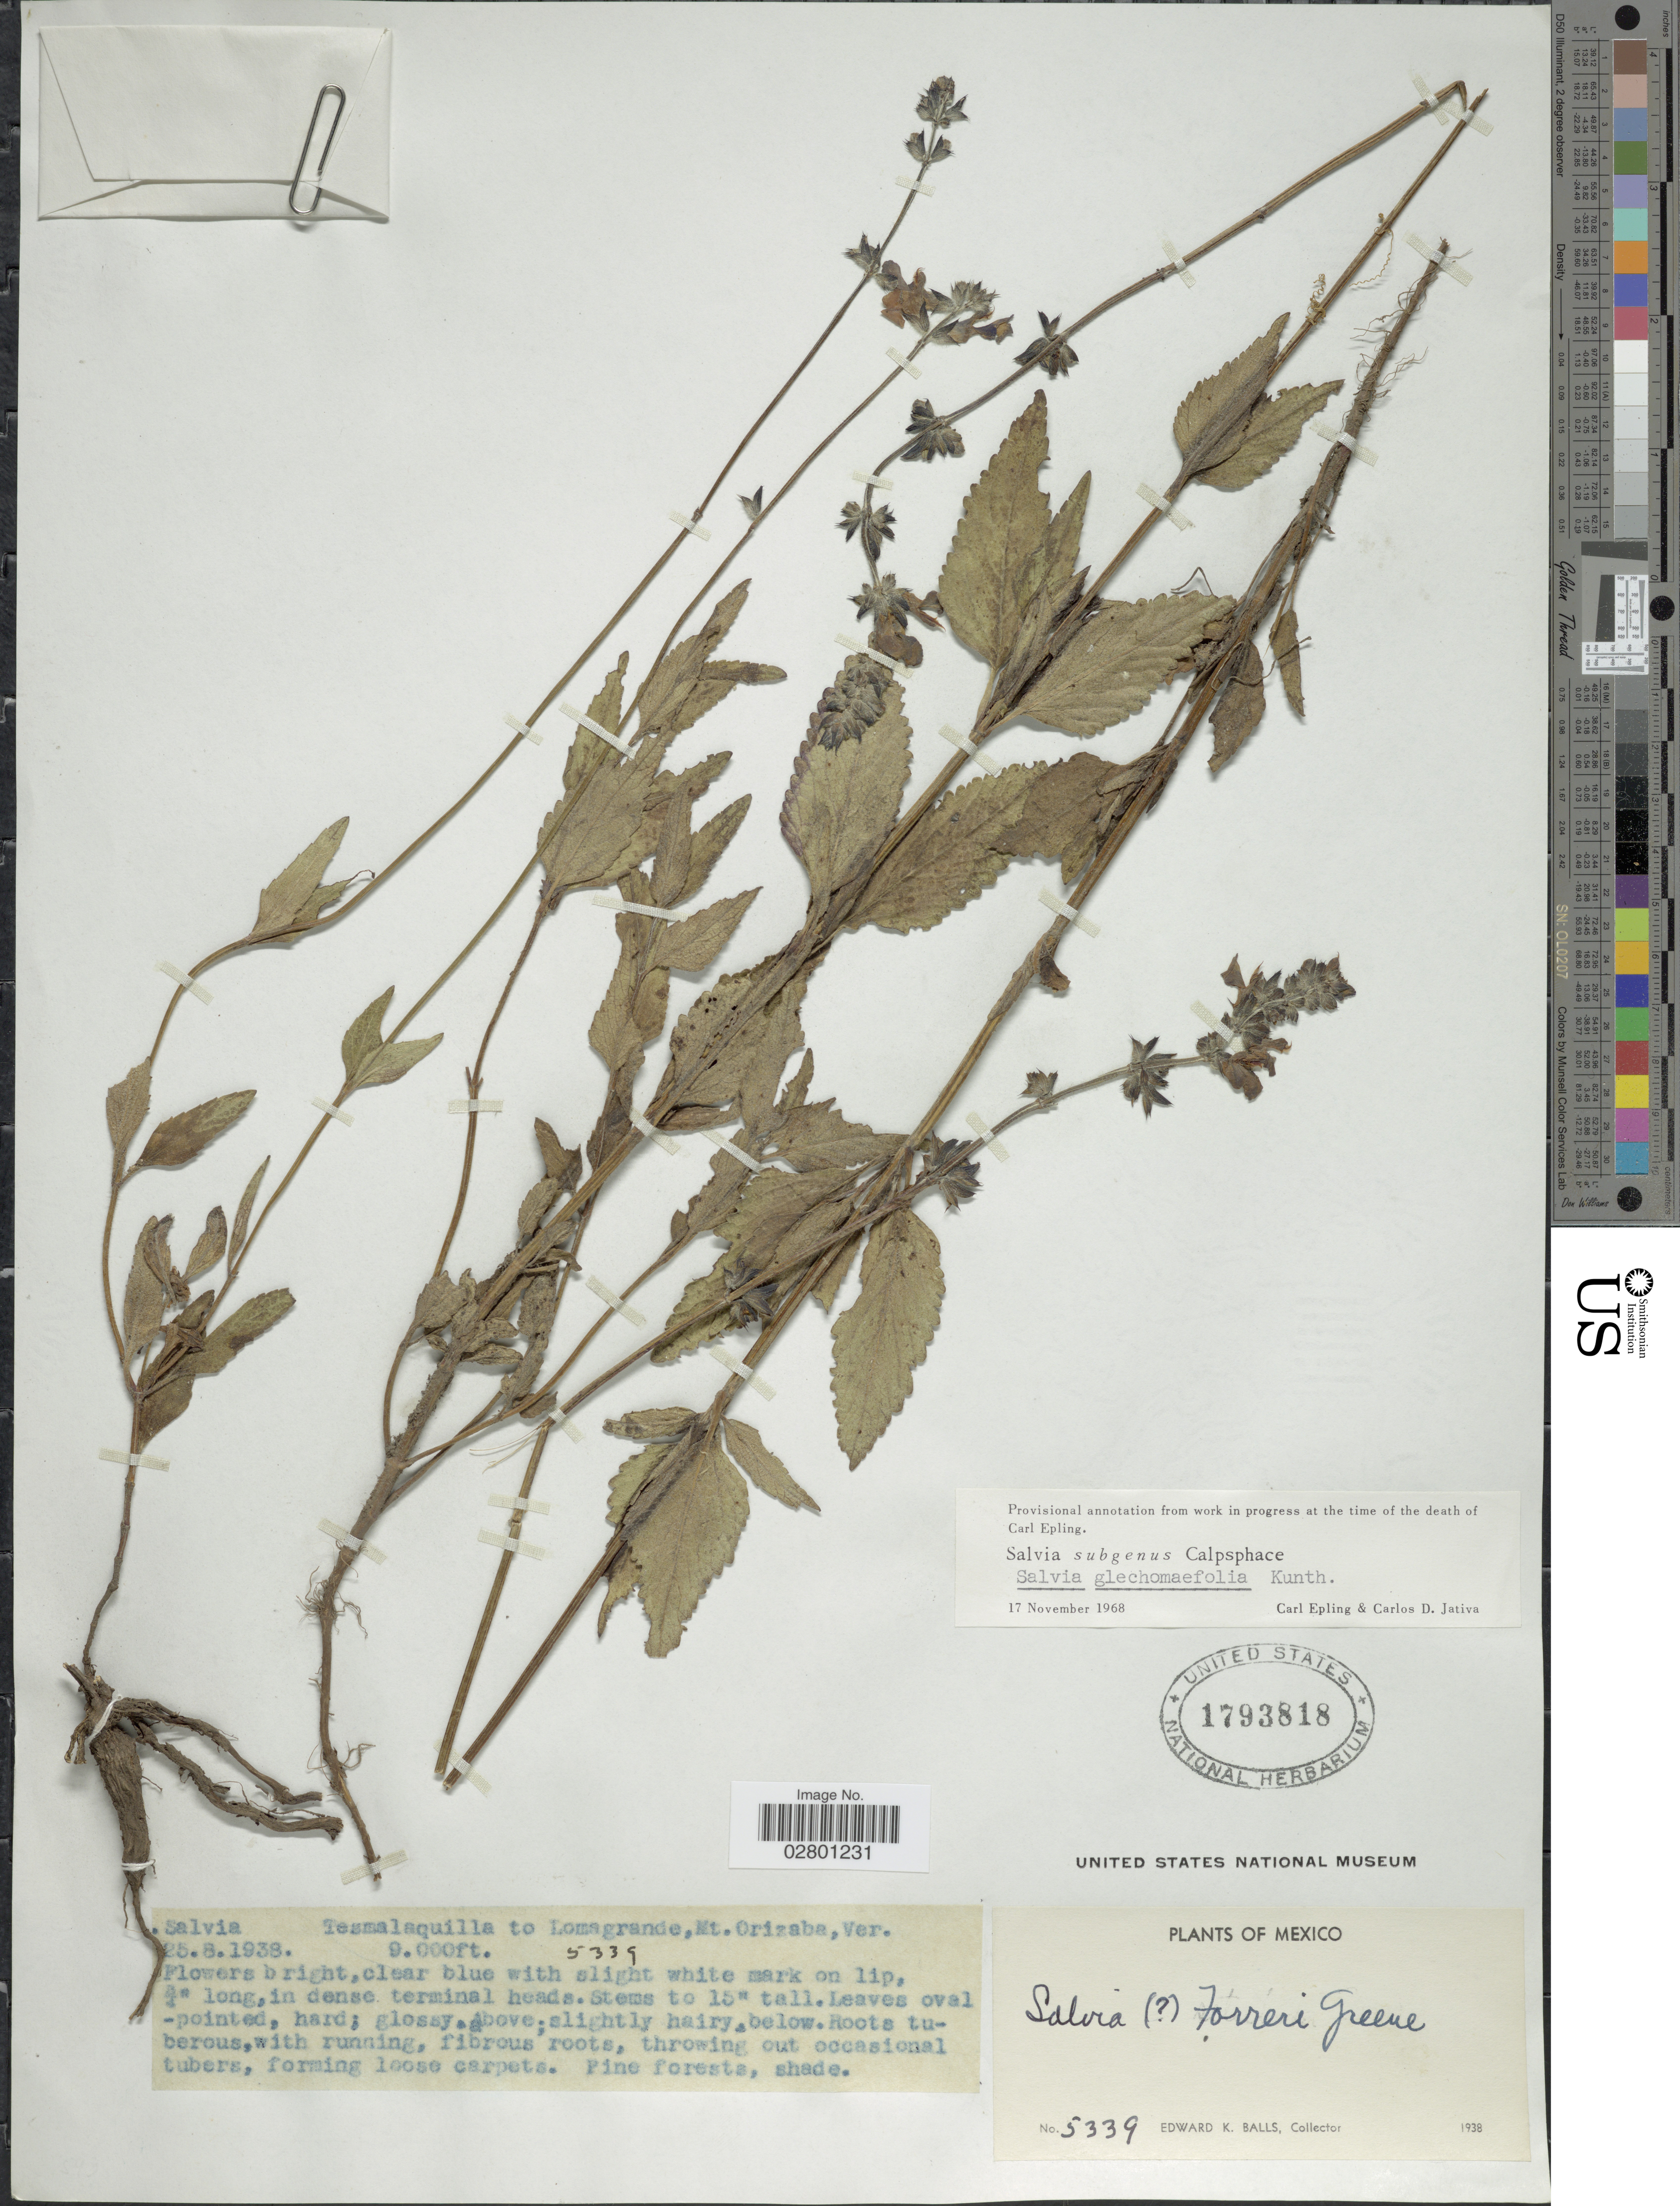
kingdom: Plantae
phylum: Tracheophyta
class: Magnoliopsida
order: Lamiales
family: Lamiaceae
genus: Salvia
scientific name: Salvia glechomaefolia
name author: Kunth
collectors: E. K. Balls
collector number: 5339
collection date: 1938-08-25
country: Mexico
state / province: Veracruz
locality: Tesmalaquilla to Lomagrande, Mt. Orizaba, Ver.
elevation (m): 2743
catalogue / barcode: US 1793818